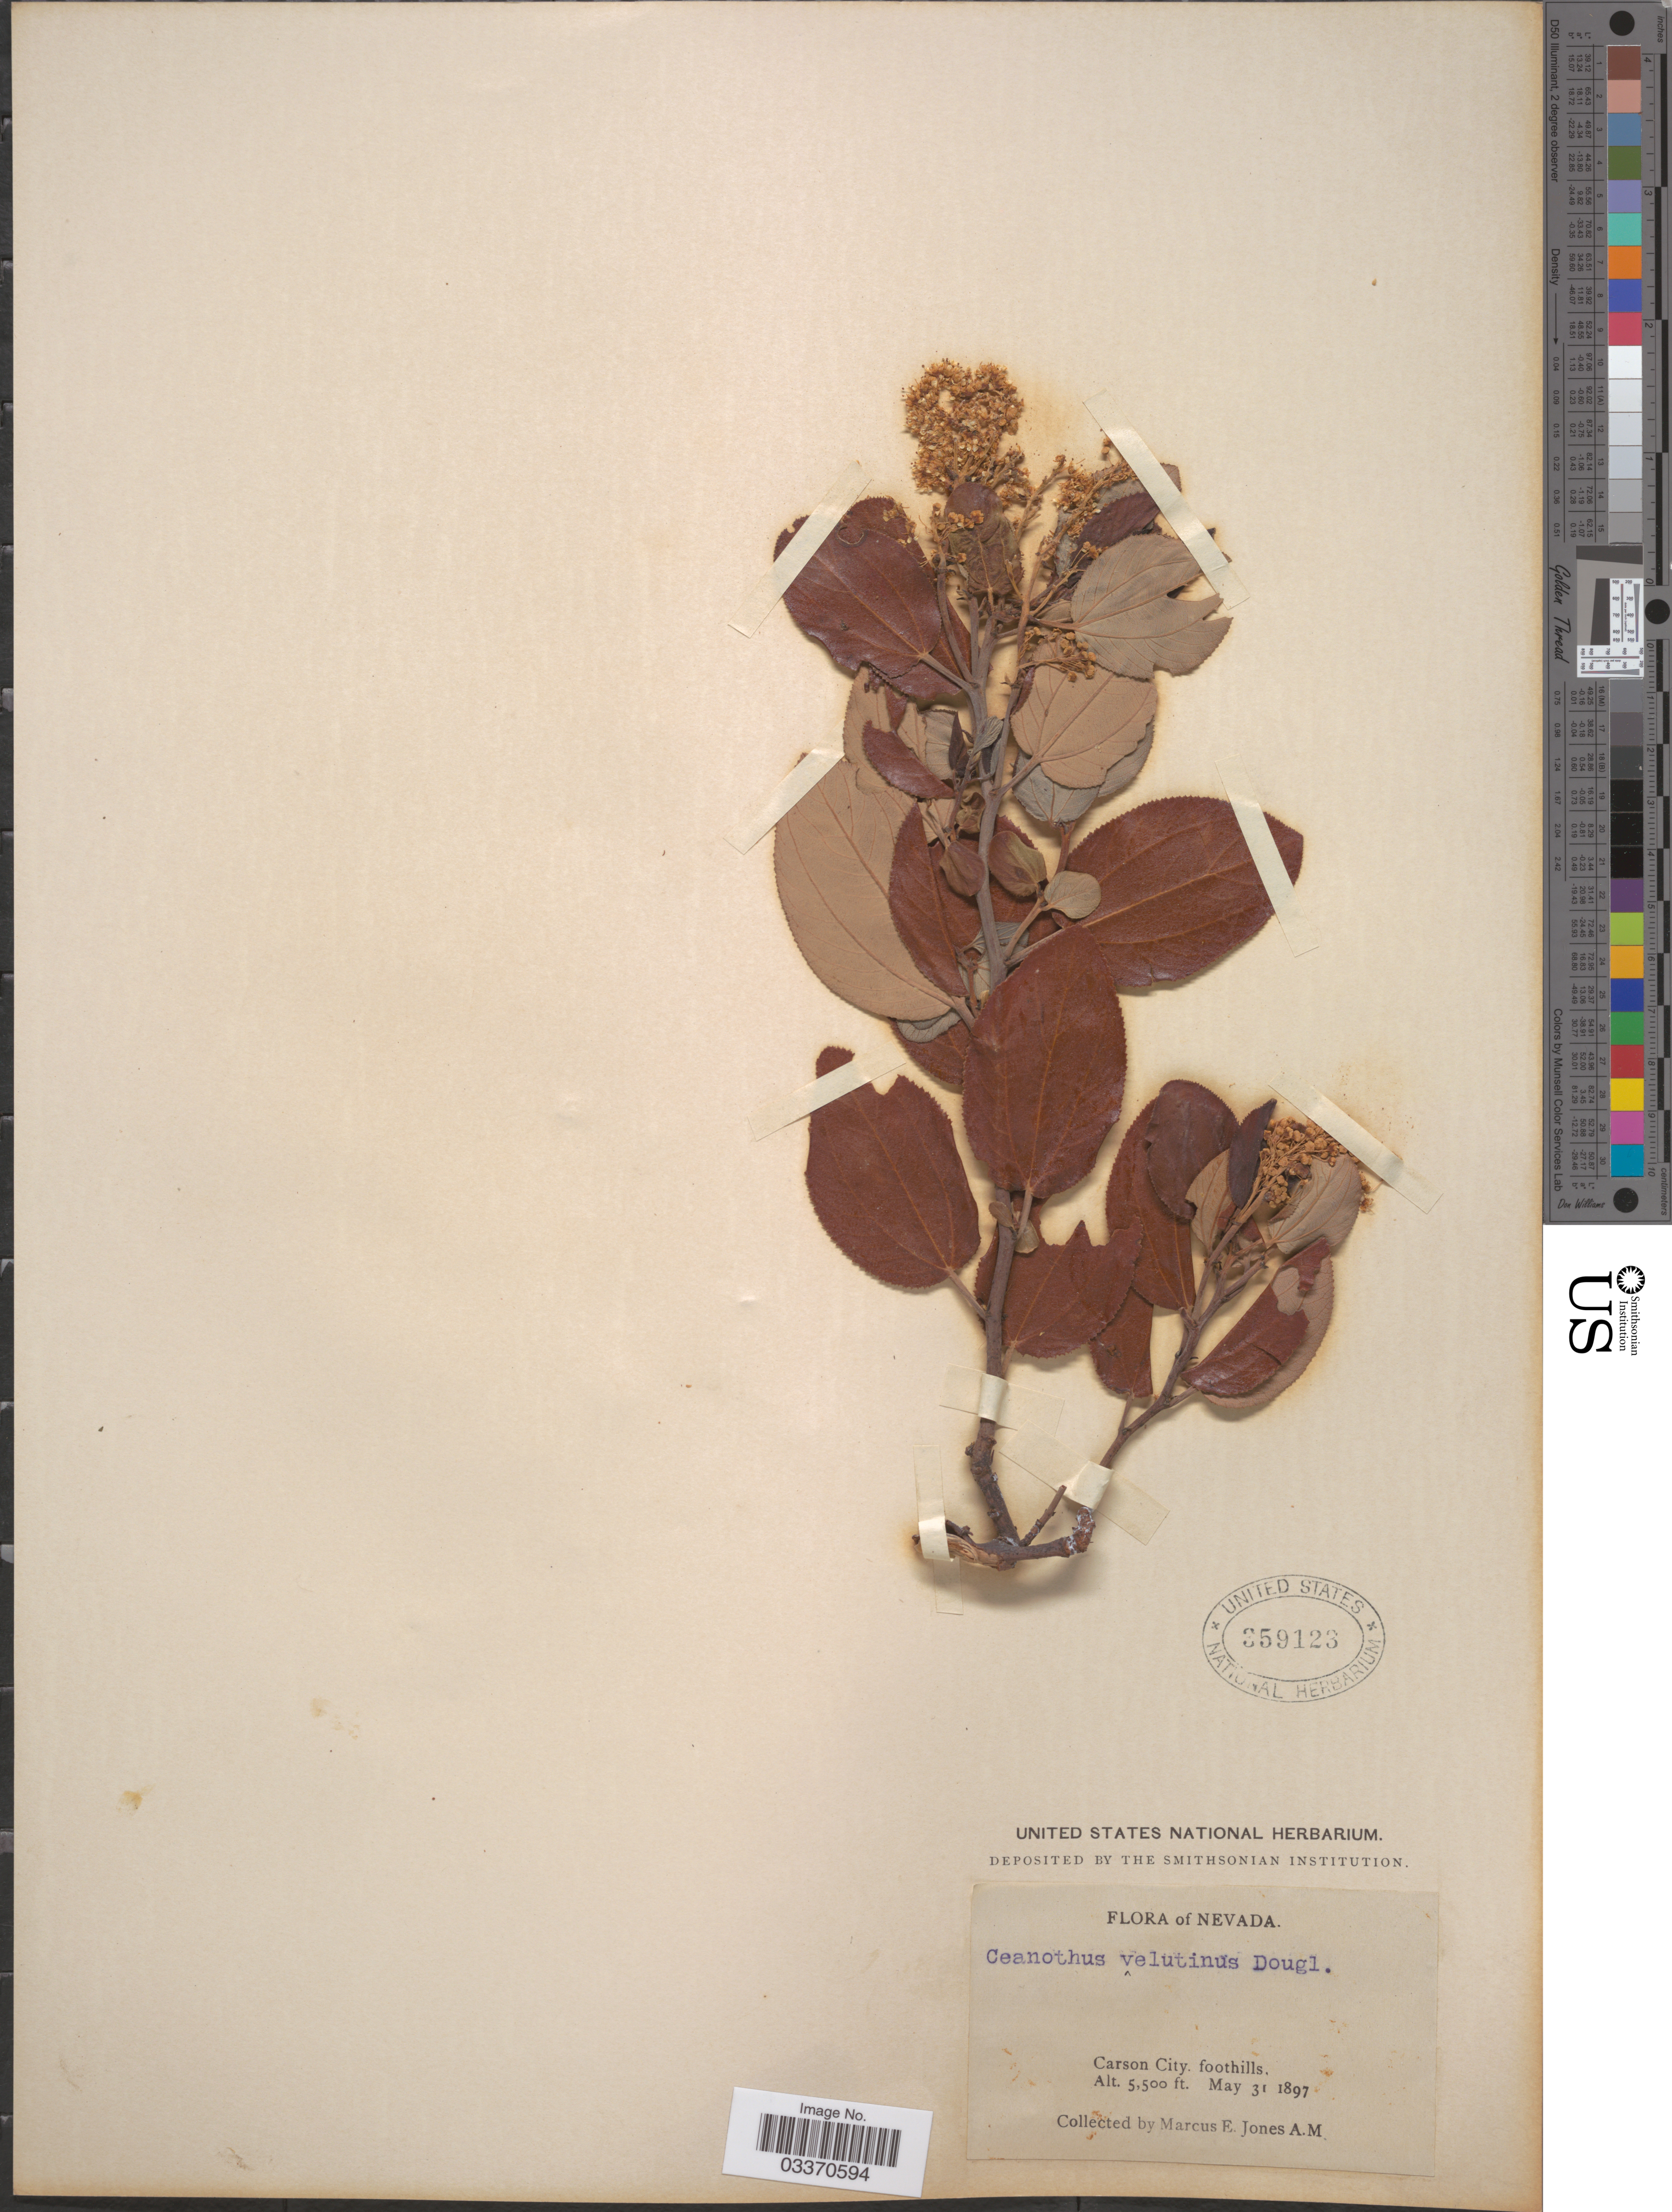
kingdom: Plantae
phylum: Tracheophyta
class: Magnoliopsida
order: Rosales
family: Rhamnaceae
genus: Ceanothus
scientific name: Ceanothus velutinus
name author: Douglas ex Hook.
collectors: M. E. Jones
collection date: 1897-05-31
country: United States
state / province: Nevada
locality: Carson City.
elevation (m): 1676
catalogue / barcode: US 359123